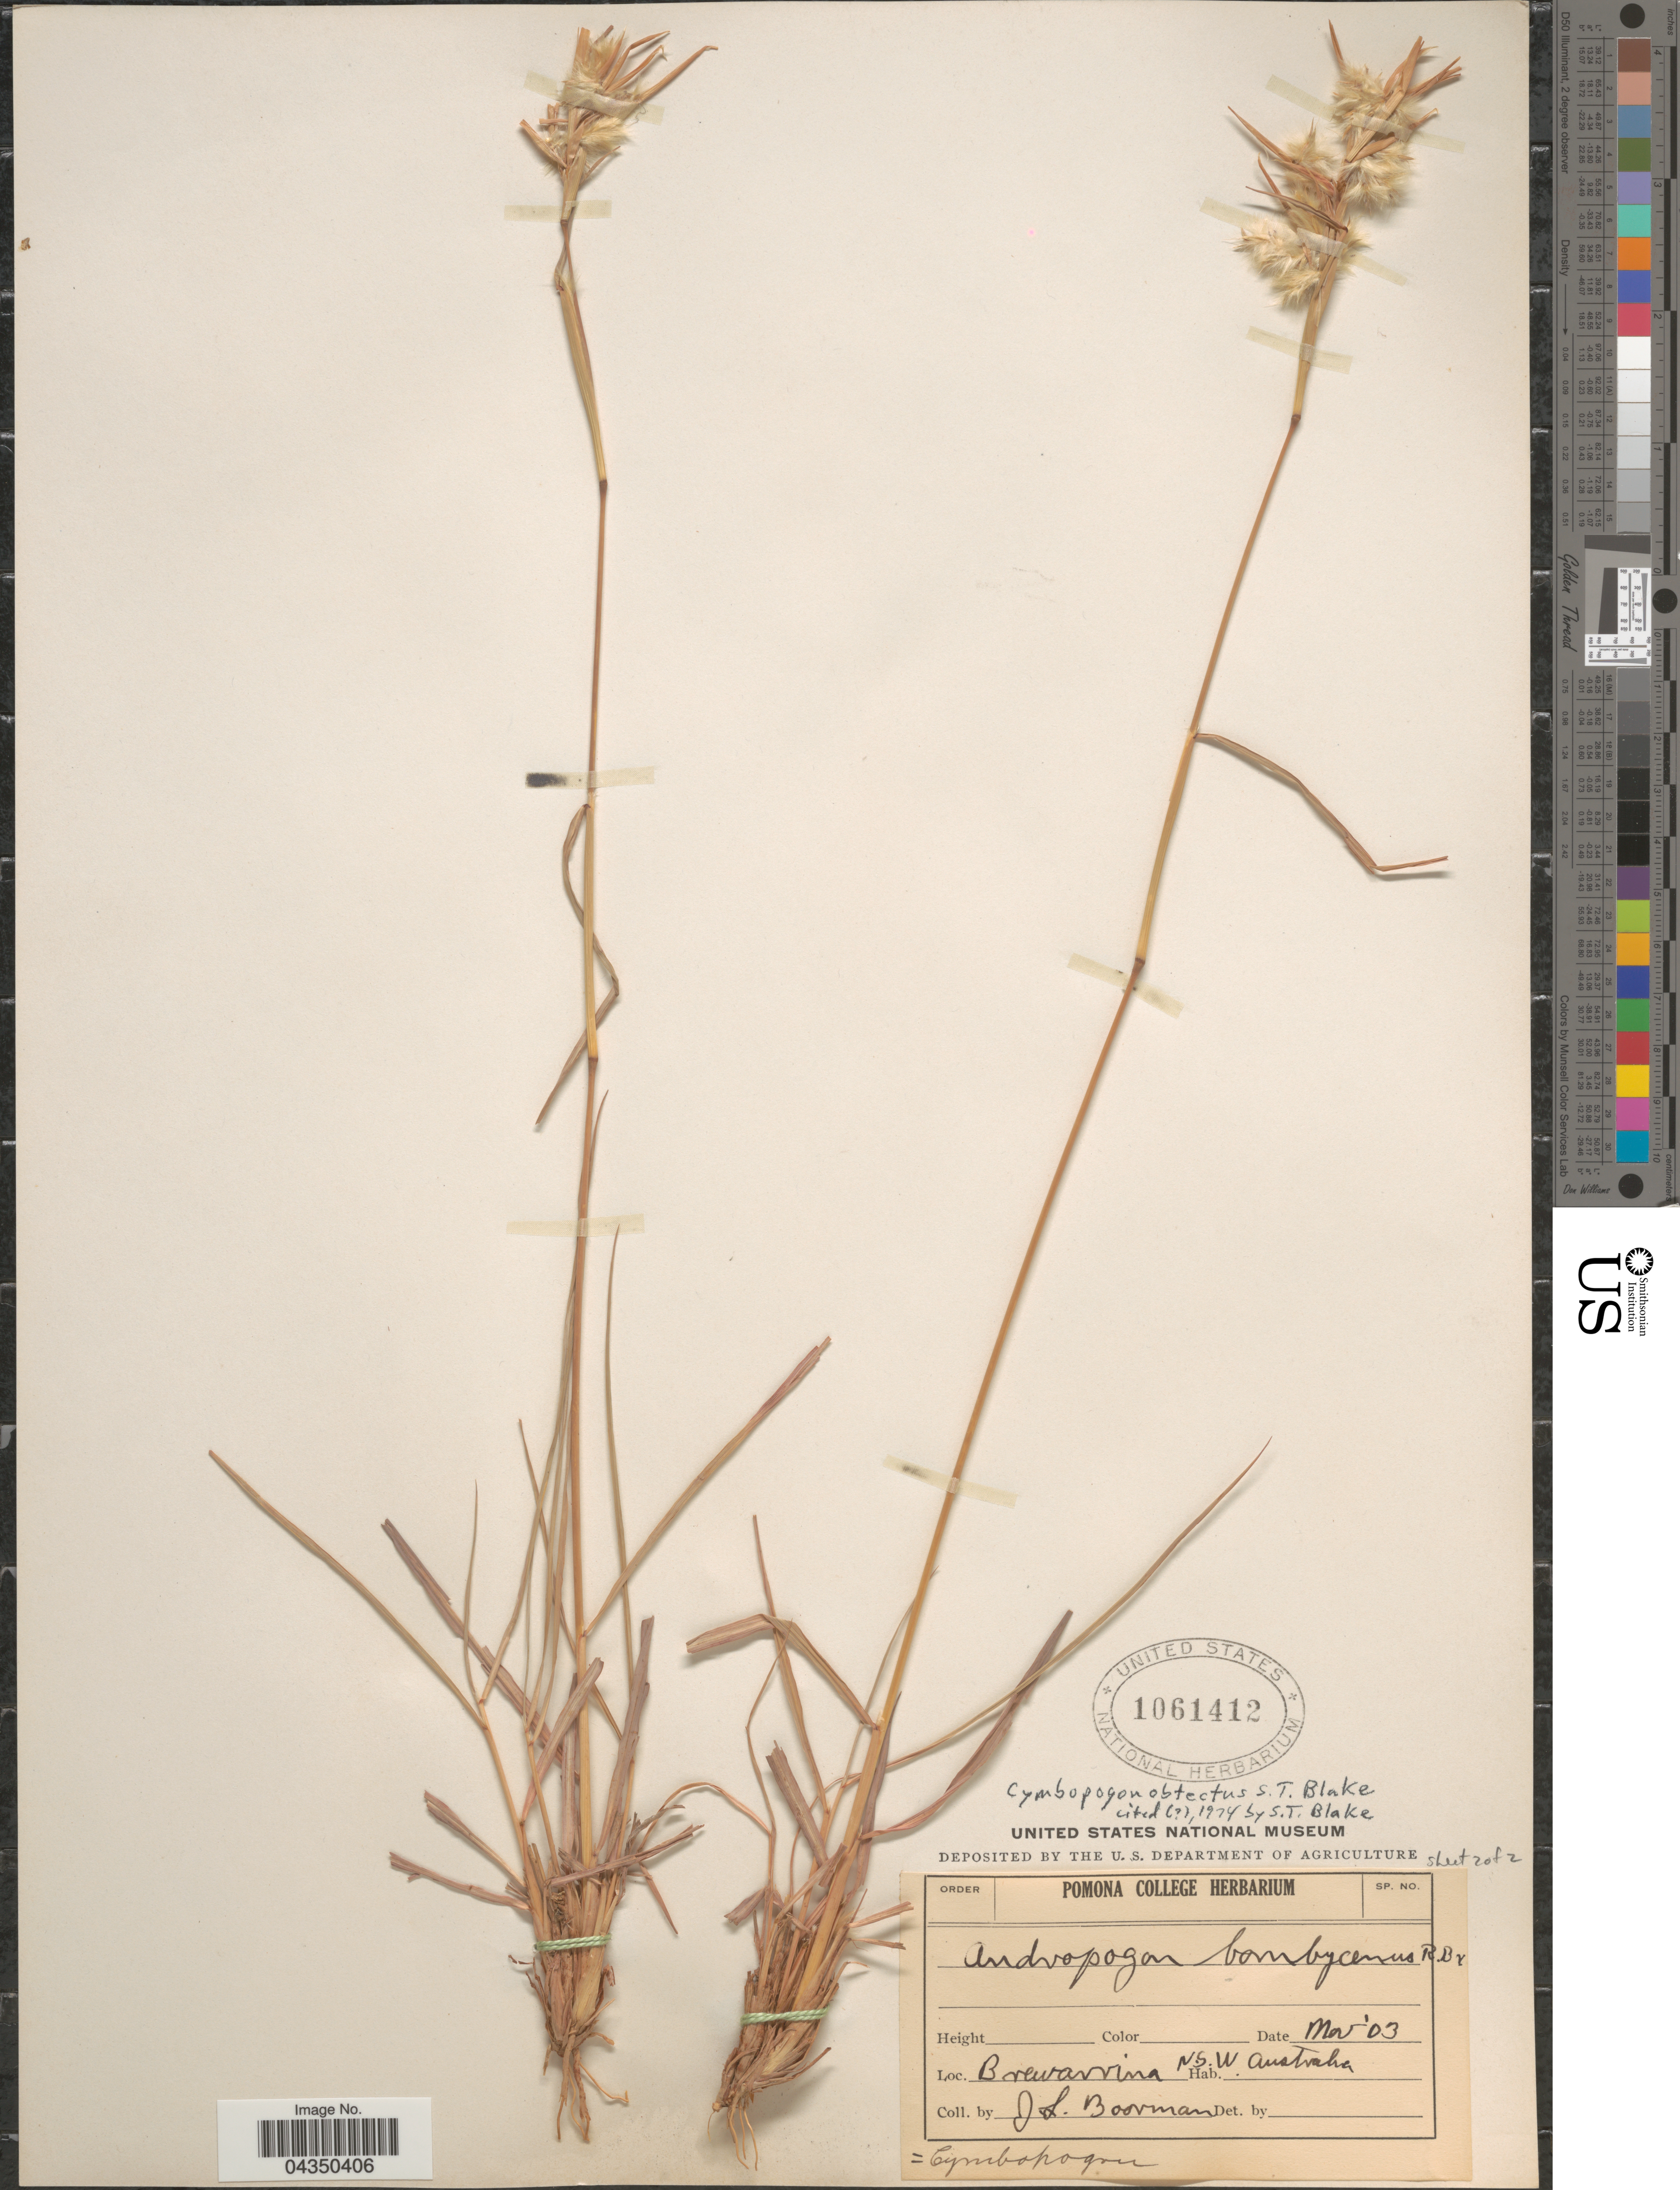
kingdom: Plantae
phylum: Tracheophyta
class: Liliopsida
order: Poales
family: Poaceae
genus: Cymbopogon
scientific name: Cymbopogon obtectus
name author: S.T. Blake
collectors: J. Boorman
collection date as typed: Transcribed d/m/y: /11/3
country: Australia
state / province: New South Wales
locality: Brewarrina.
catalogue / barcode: US 1061412